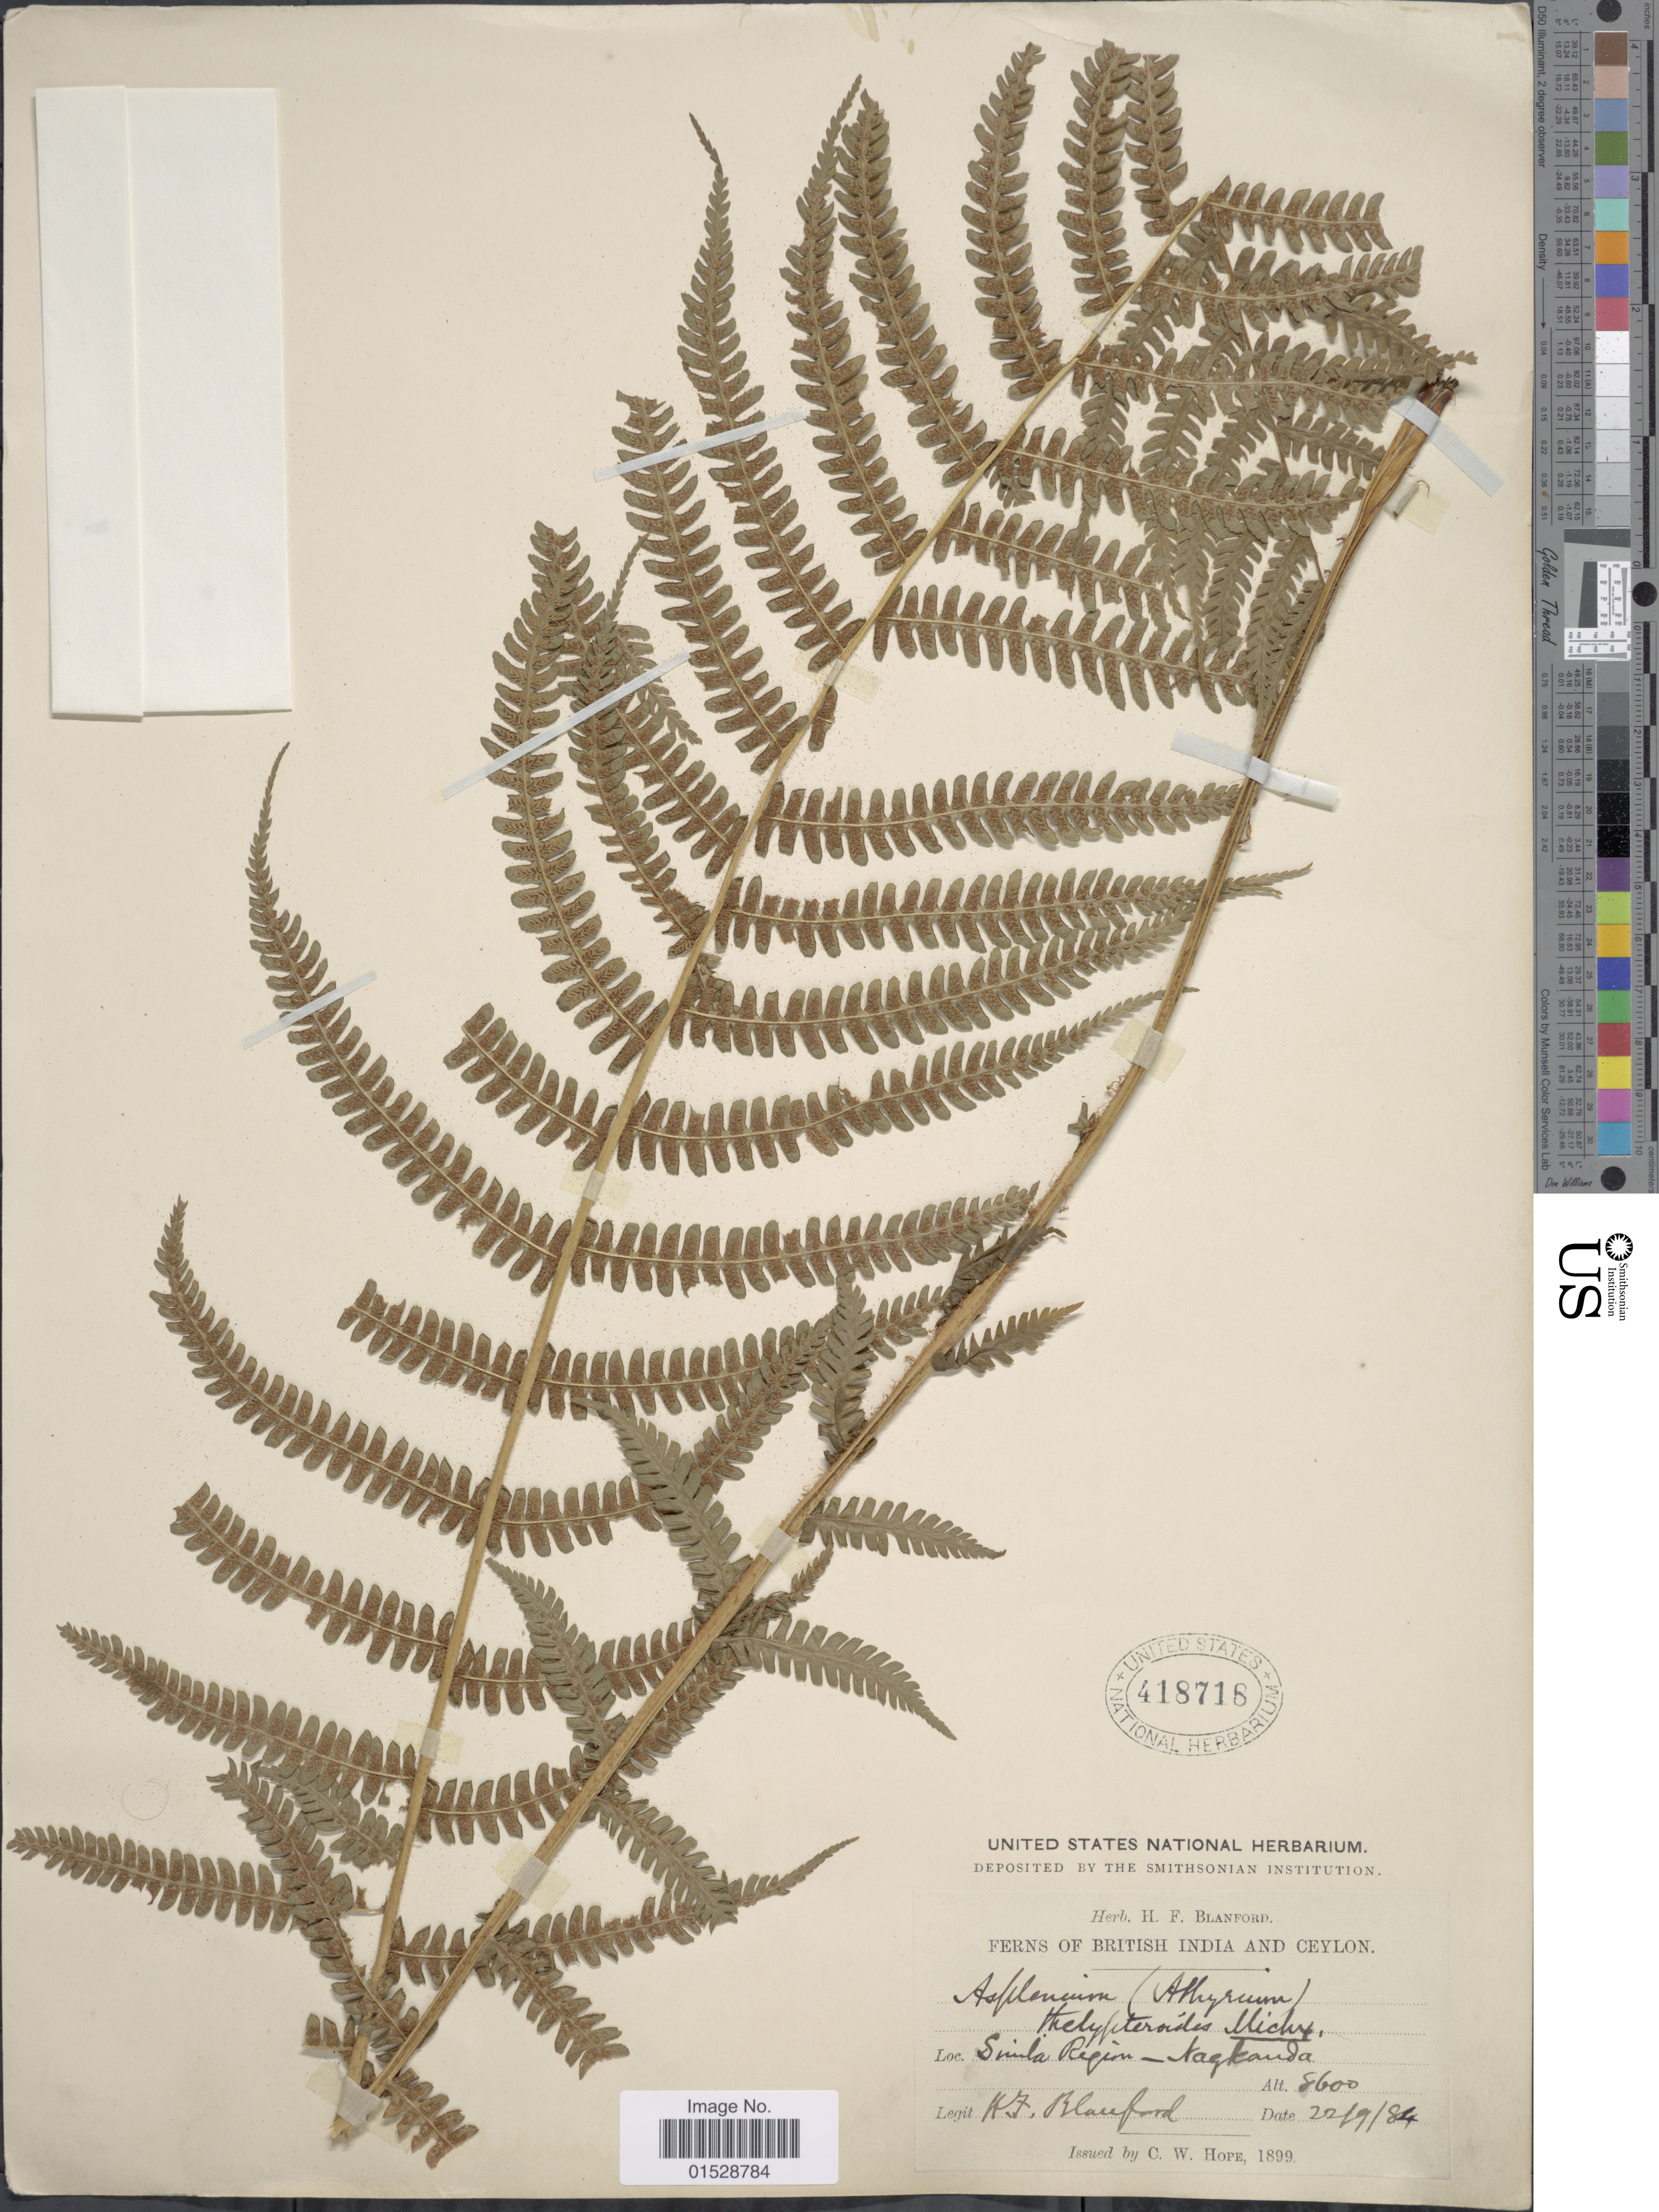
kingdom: Plantae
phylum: Tracheophyta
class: Polypodiopsida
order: Polypodiales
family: Athyriaceae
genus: Deparia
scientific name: Deparia acrostichoides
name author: (Sw.) M. Kato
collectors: H. Blanford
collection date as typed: Transcribed d/m/y: 22/9/84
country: India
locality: British India and Ceylon, Simla Region, Nagkanda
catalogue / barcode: US 418716